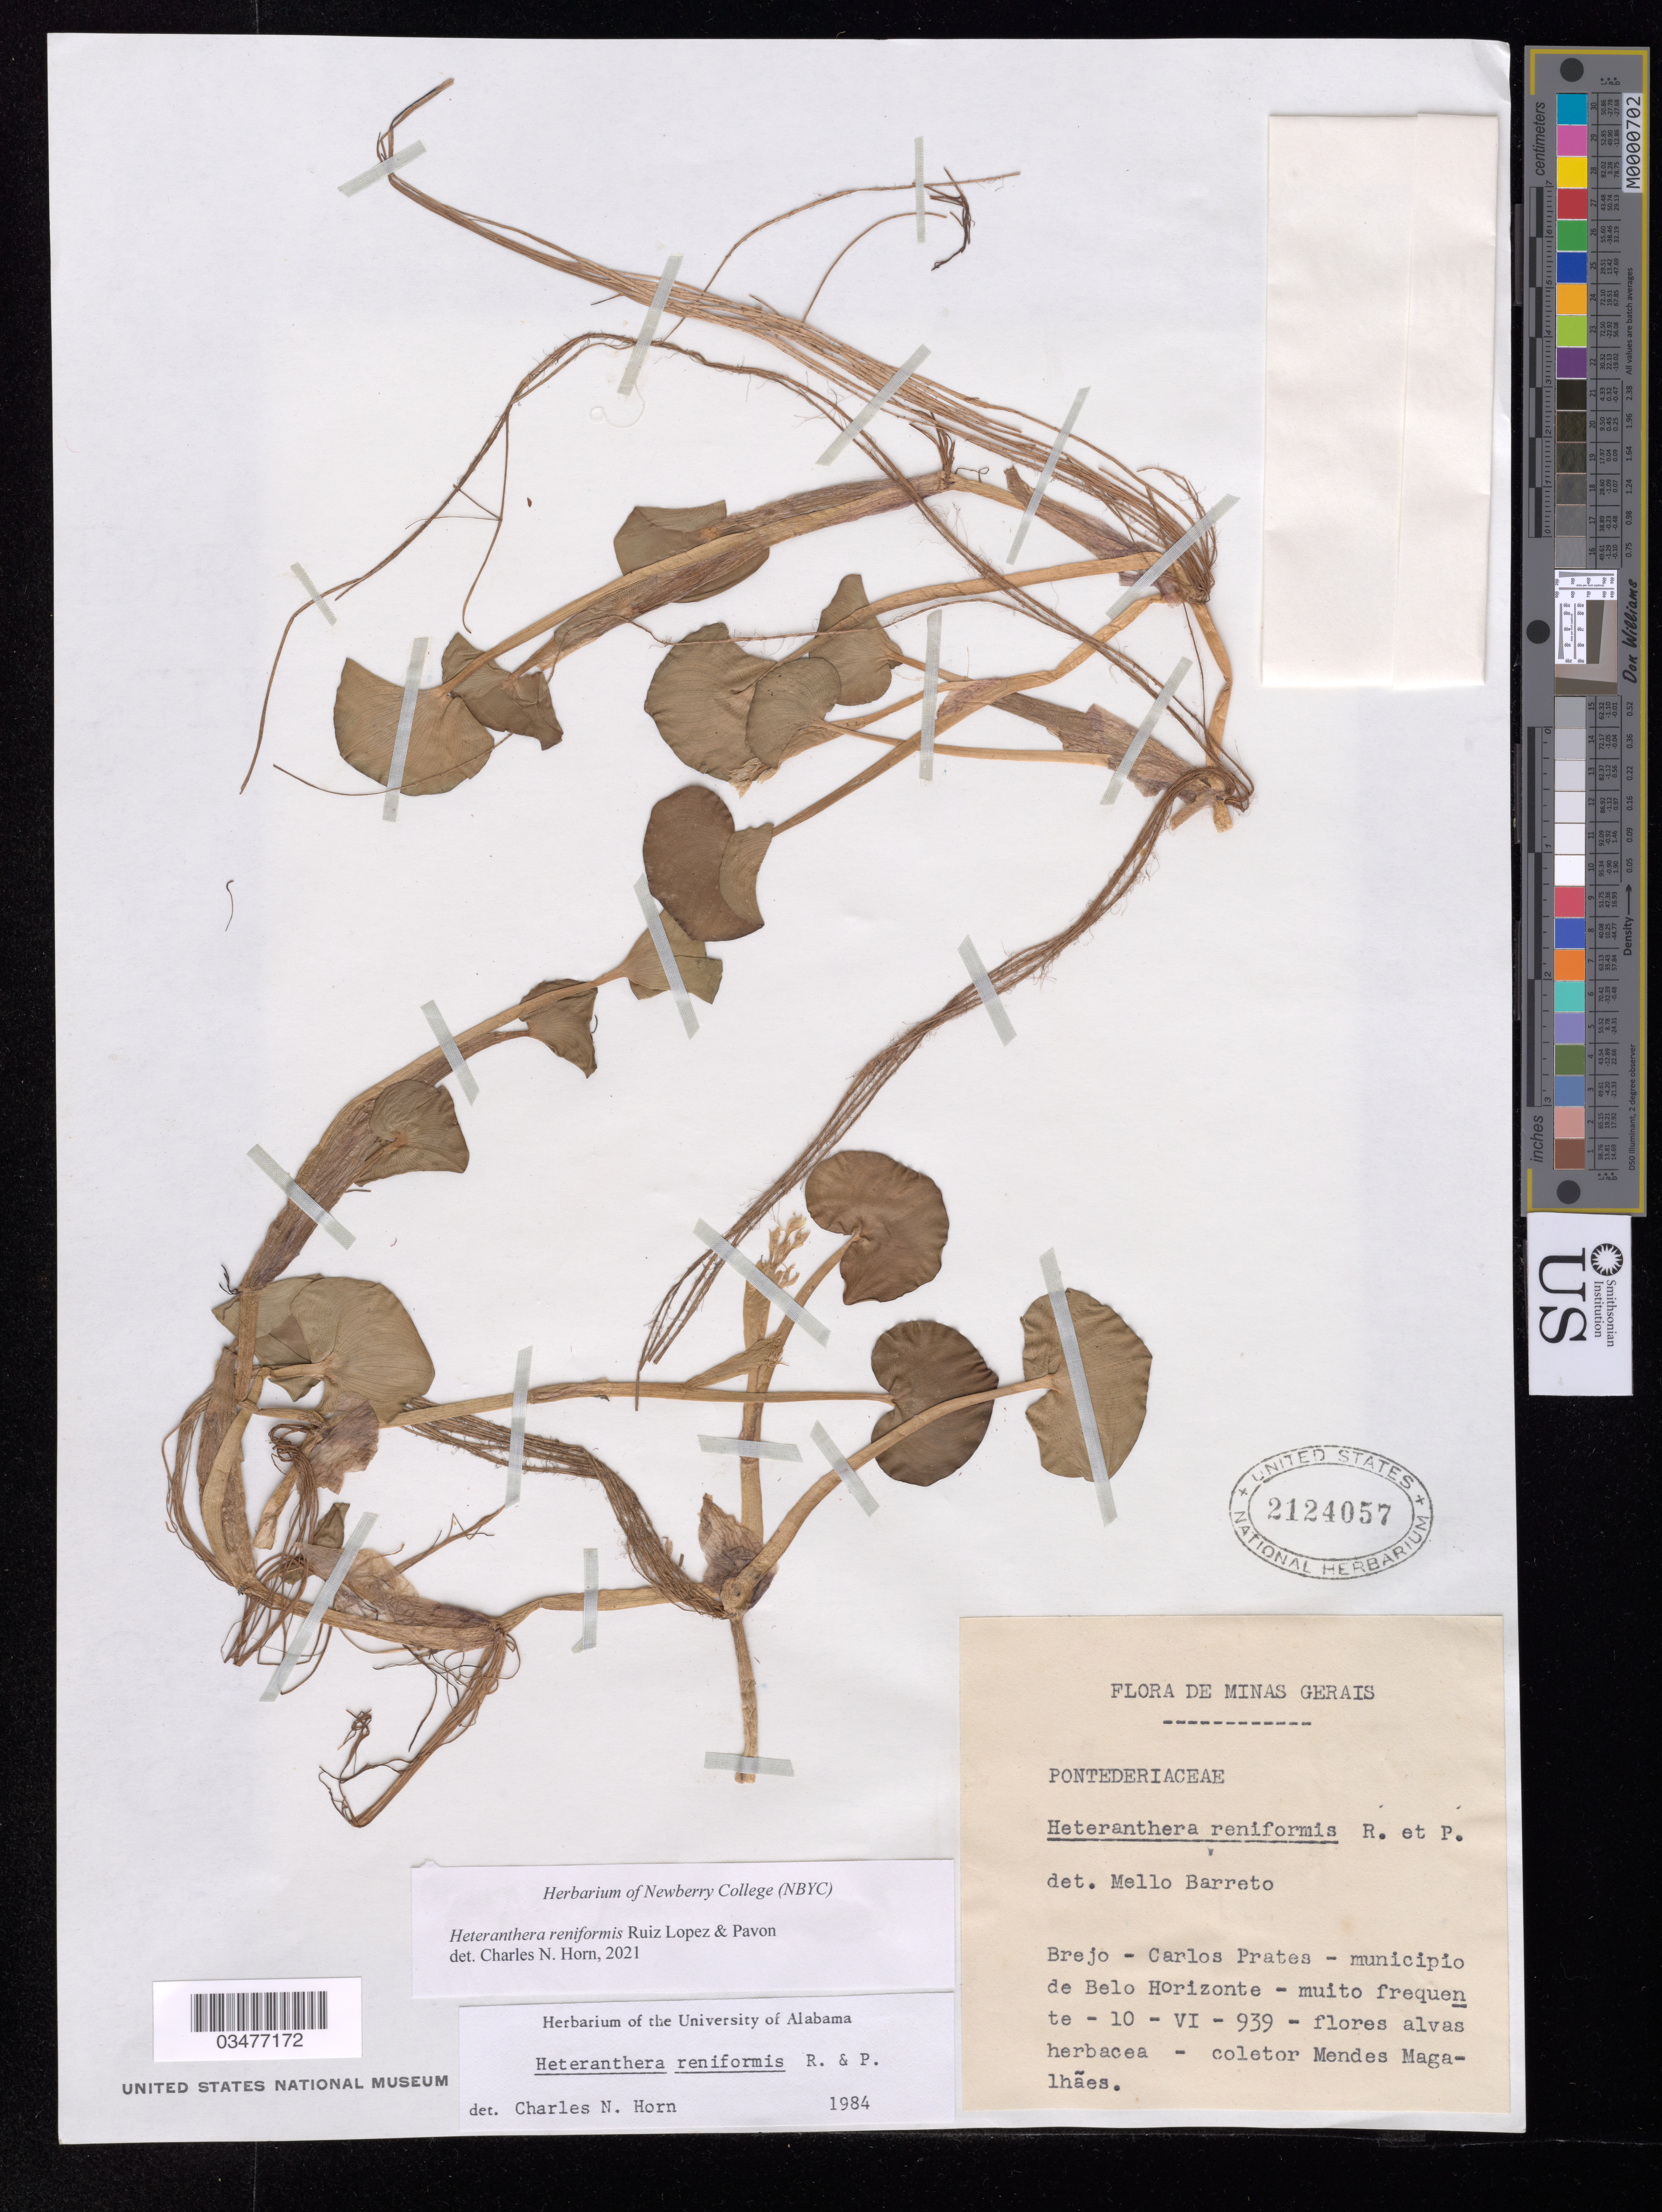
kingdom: Plantae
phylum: Tracheophyta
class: Liliopsida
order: Commelinales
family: Pontederiaceae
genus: Heteranthera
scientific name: Heteranthera reniformis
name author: Ruiz & Pav.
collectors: M. Magalhaes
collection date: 1939-06-10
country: Brazil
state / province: Minas Gerais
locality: Brejo - Carlos Prates - municipio de Belo Horizonte.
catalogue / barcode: US 2124057